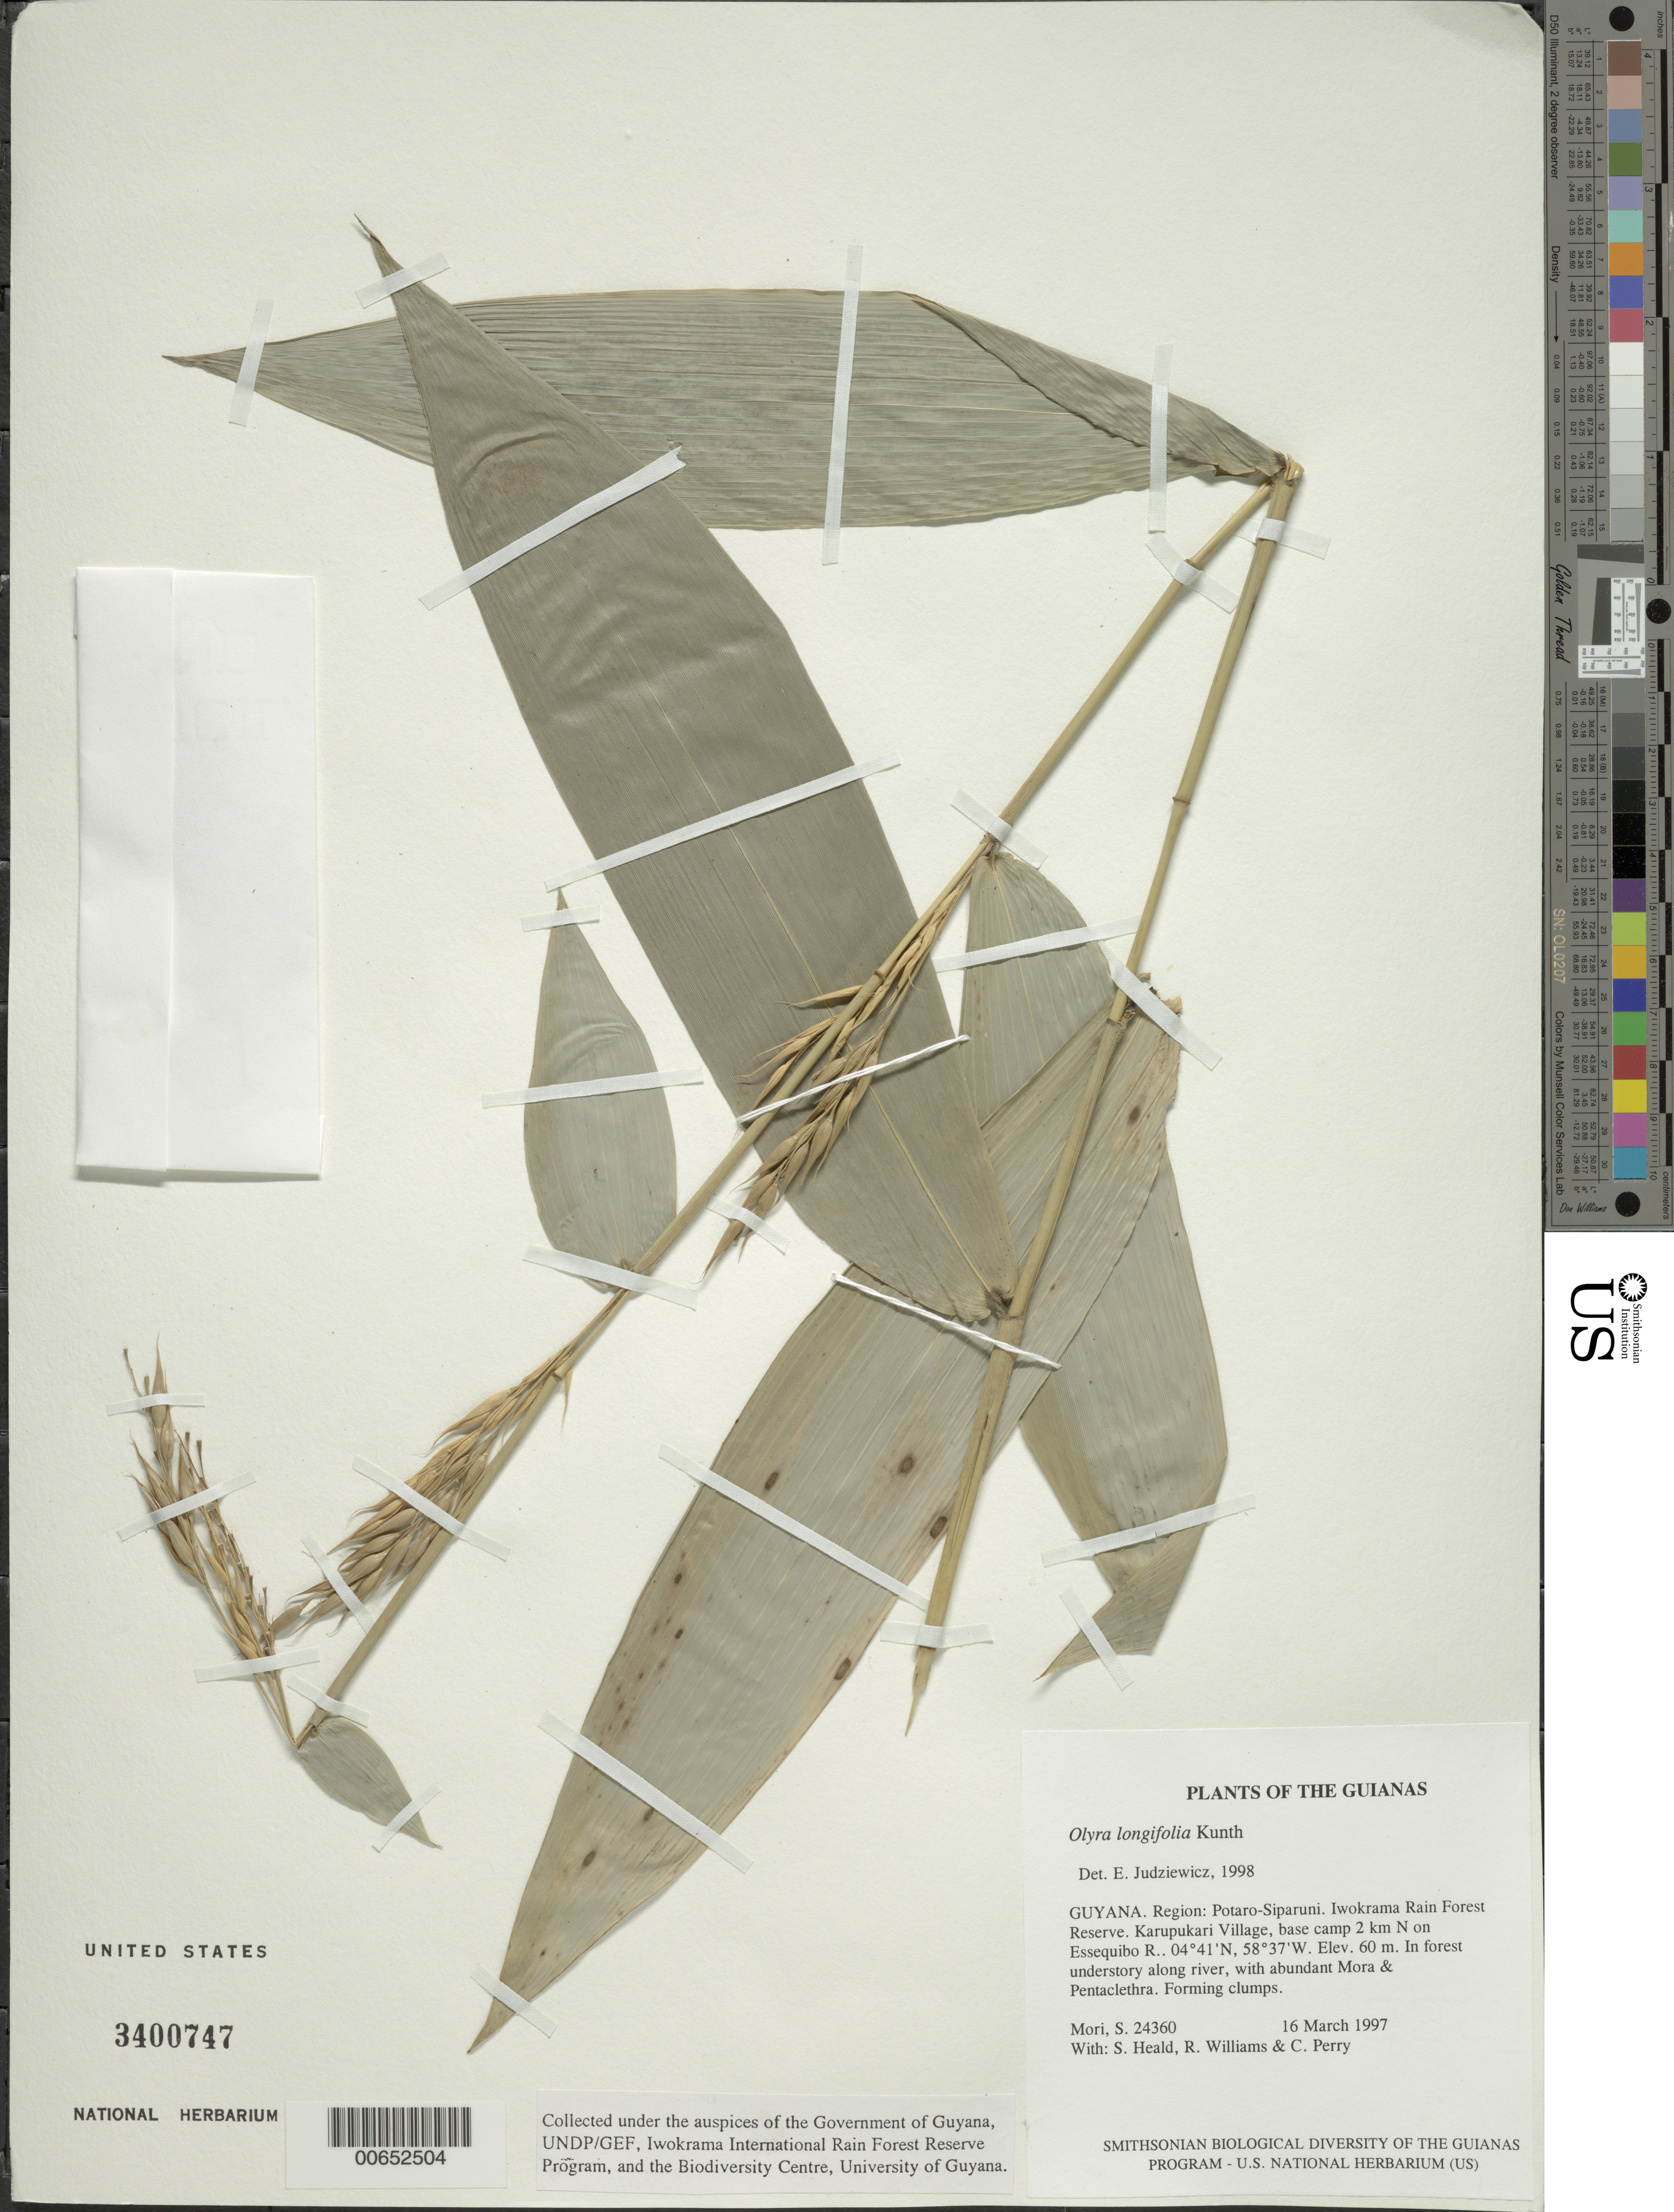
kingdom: Plantae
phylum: Tracheophyta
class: Liliopsida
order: Poales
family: Poaceae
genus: Olyra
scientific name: Olyra longifolia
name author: Kunth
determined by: Judziewicz, E. J.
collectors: S. Mori, S. Heald, R. Williams & C. Perry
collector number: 24360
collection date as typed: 16 March 1997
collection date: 1997-03-16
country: Guyana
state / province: Potaro-Siparuni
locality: Iwokrama Rain Forest Reserve. Karupukari Village, base camp 2 km N on Essequibo R.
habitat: In forest understory along river, with abundant Mora & Pentaclethra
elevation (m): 60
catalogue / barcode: US 3400747